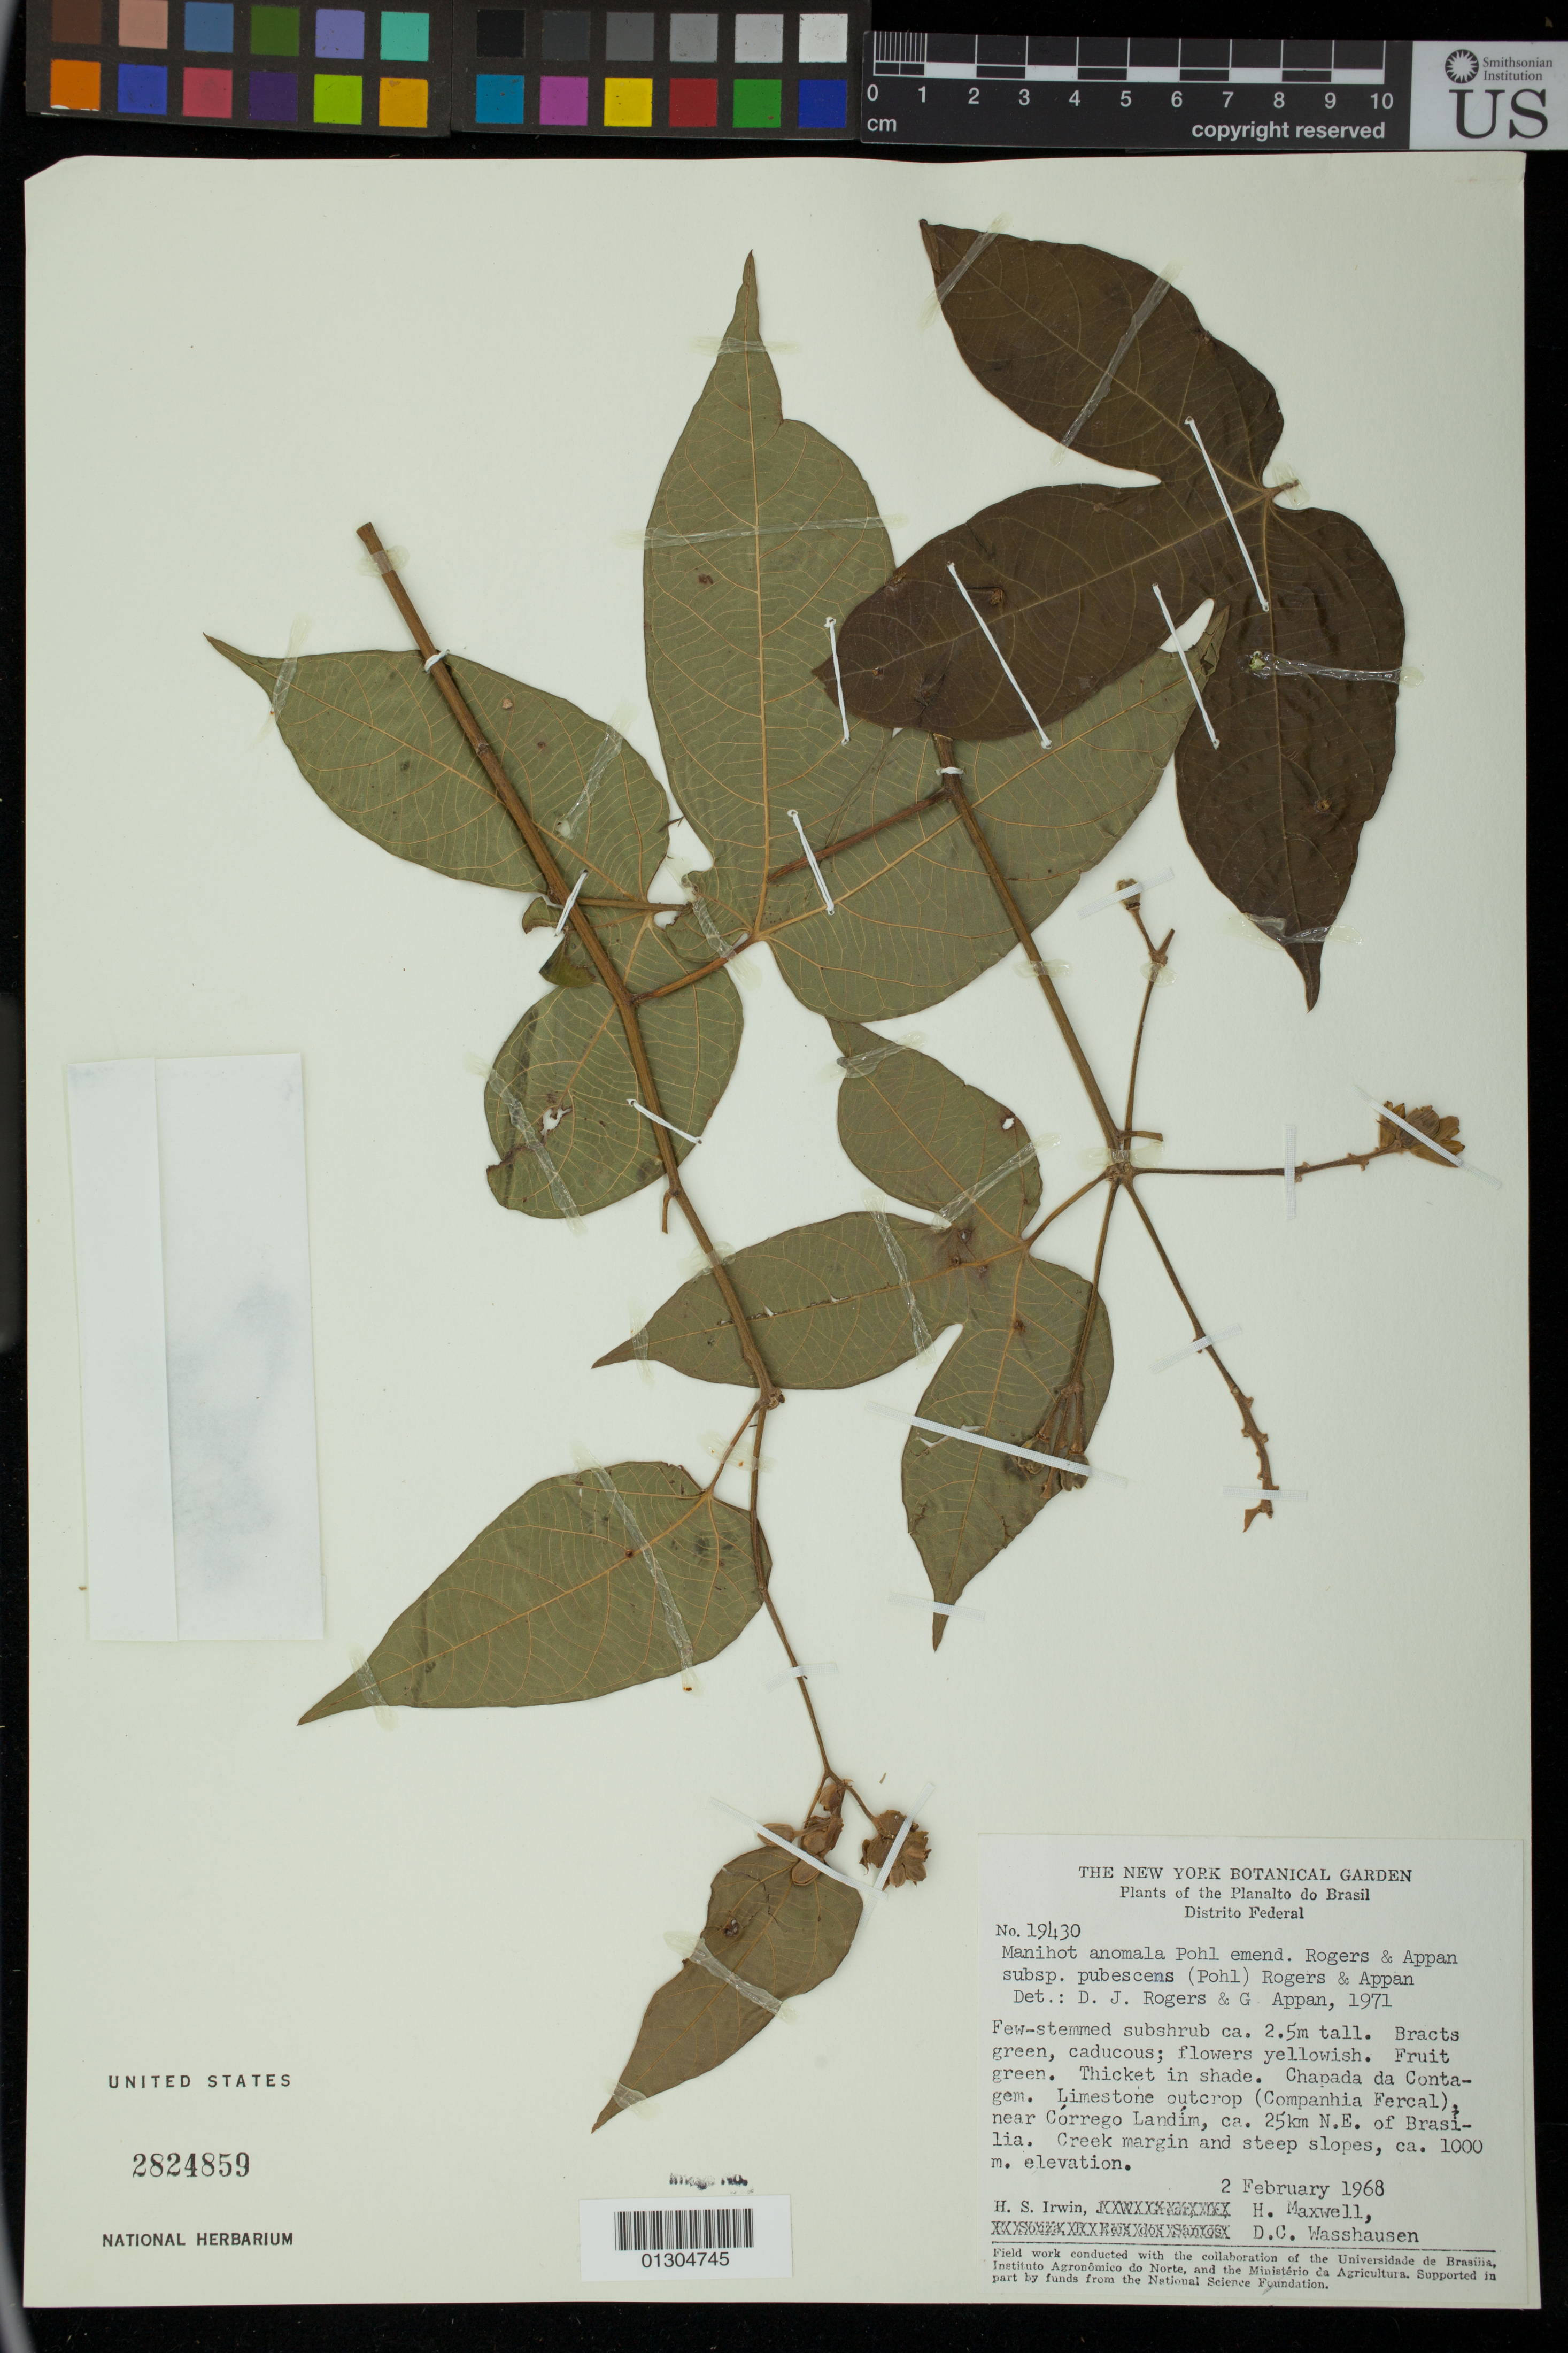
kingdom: Plantae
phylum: Tracheophyta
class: Magnoliopsida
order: Malpighiales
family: Euphorbiaceae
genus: Manihot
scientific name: Manihot anomala subsp. pubescens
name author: (Pohl) D.J. Rogers & Appan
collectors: H. Irwin, H. Maxwell & D. C. Wasshausen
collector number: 19430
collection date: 1968-02-02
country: Brazil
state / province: Distrito Federal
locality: Limestone outcrop (Companhia Fercal) near Corrego Landim, ca. 25km N.E. of Brasilia.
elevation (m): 1000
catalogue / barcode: US 2824859